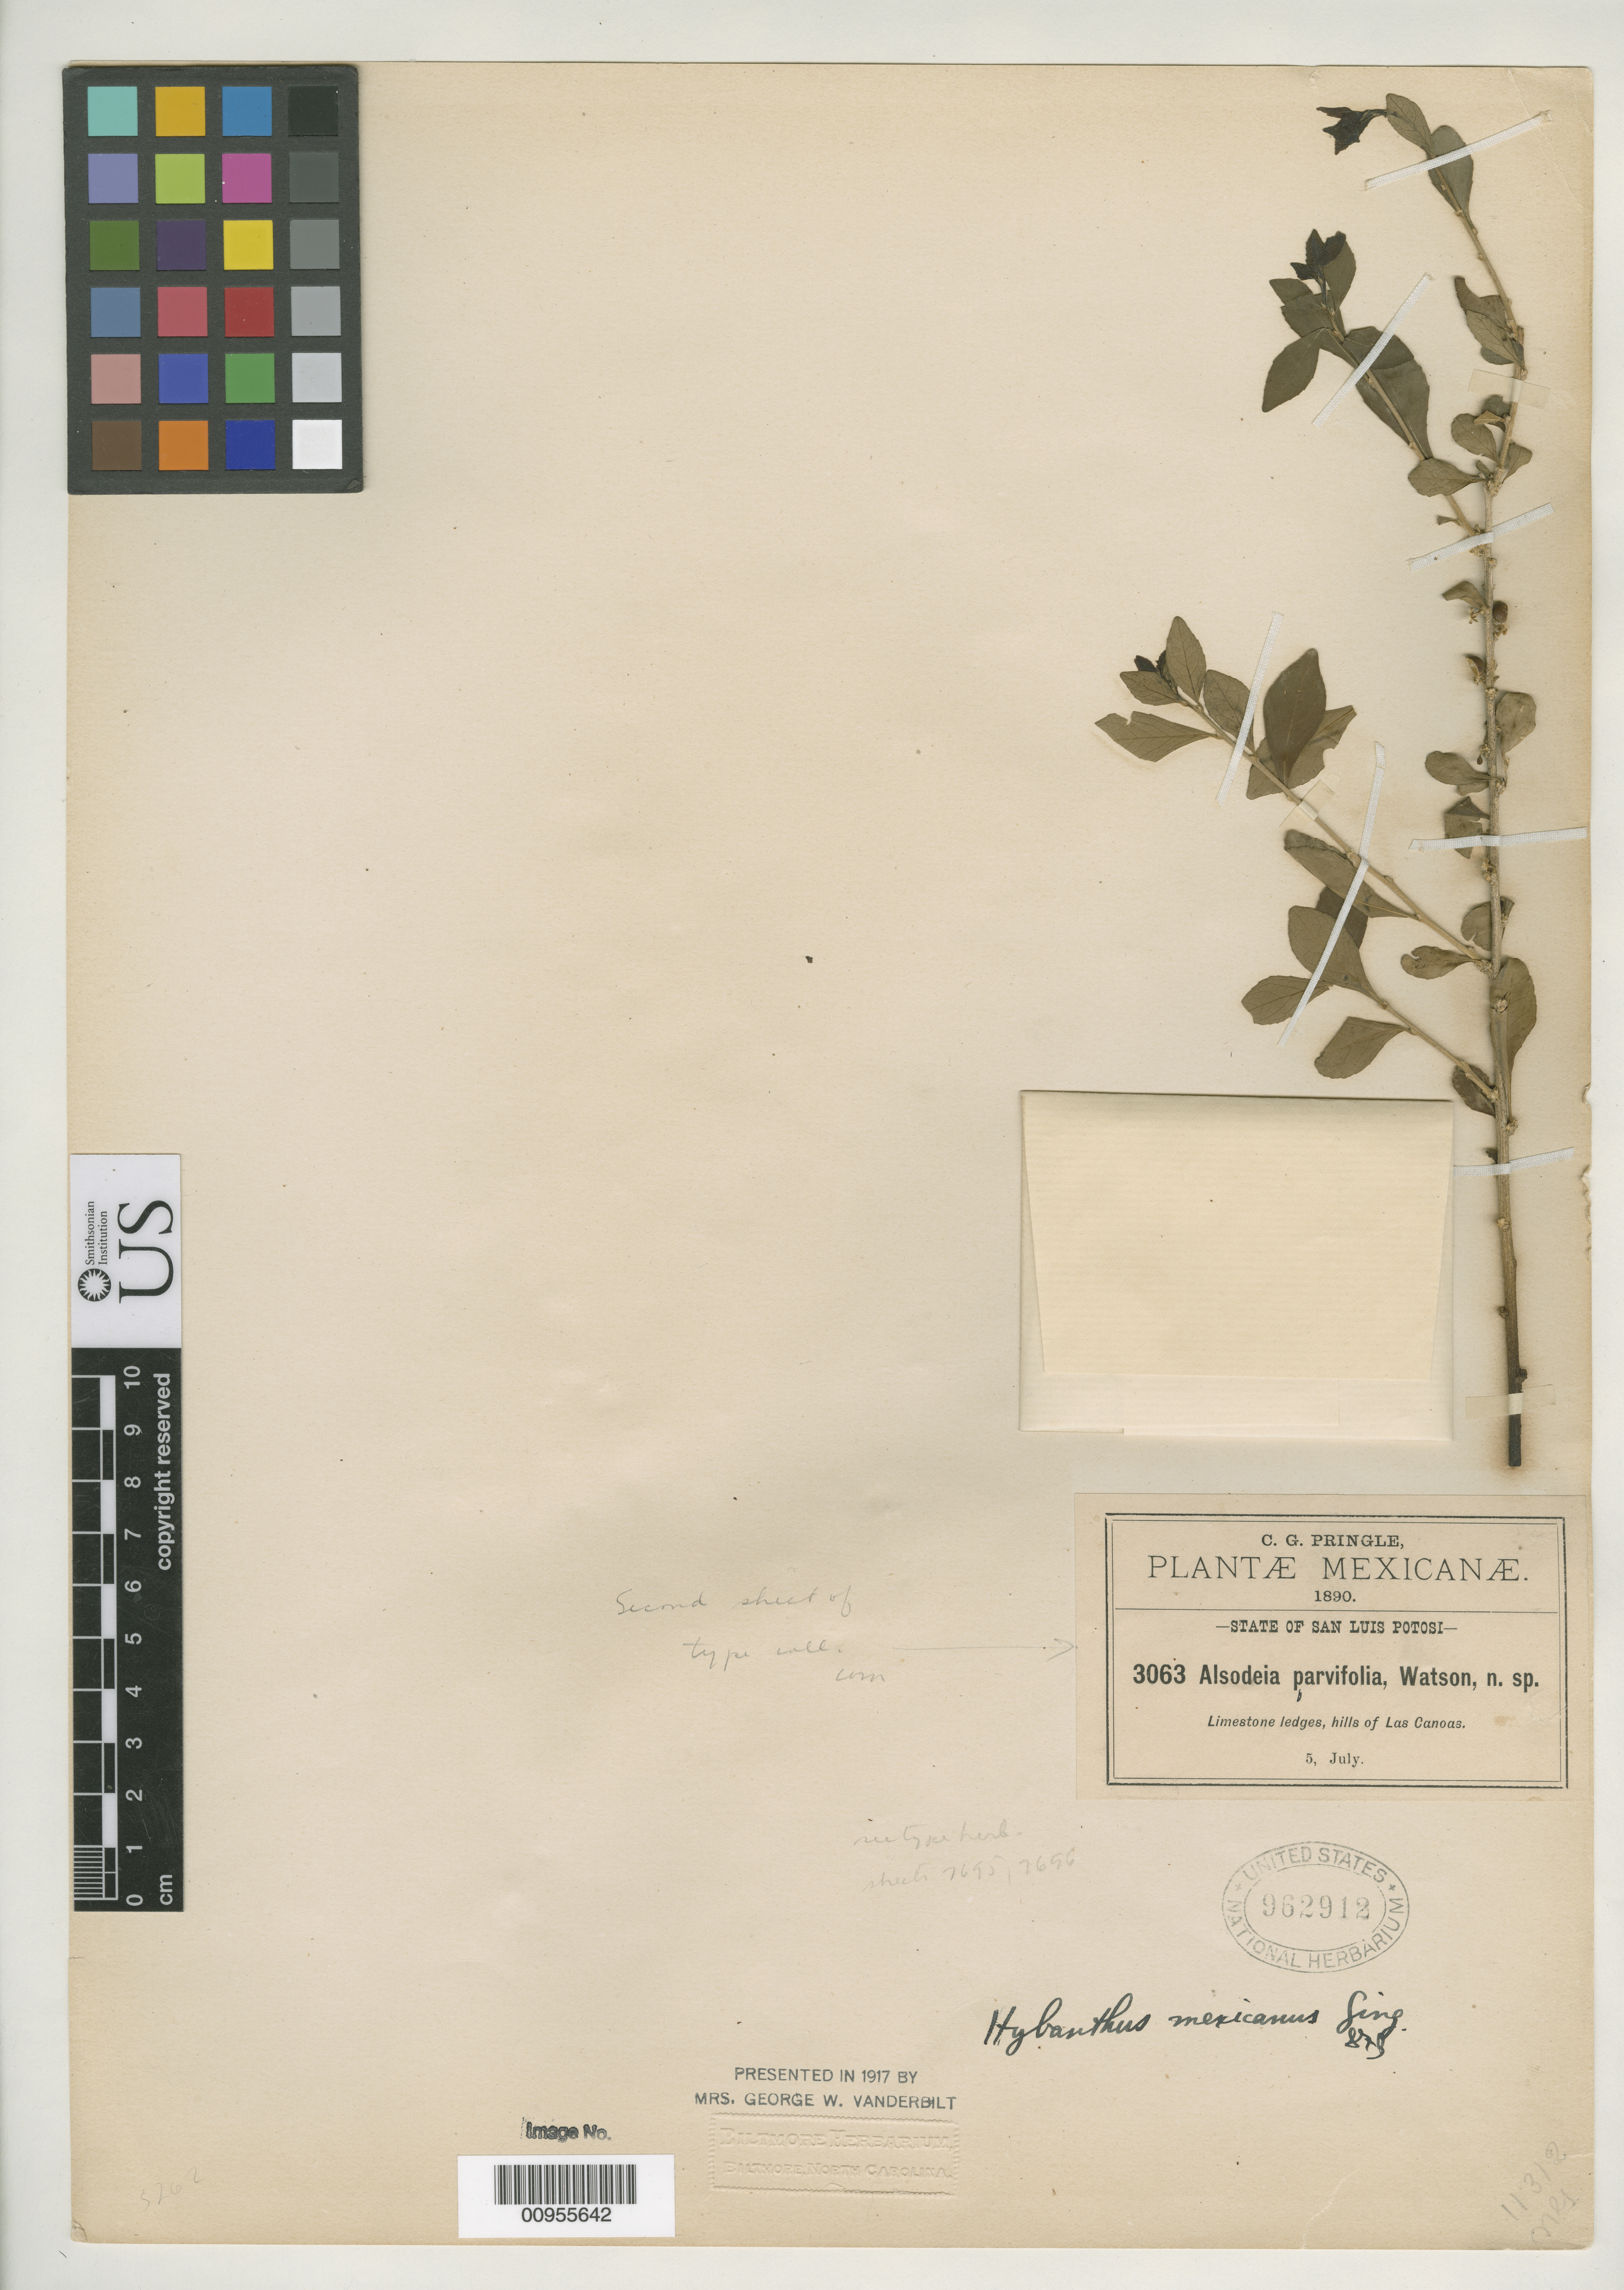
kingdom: Plantae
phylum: Tracheophyta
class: Magnoliopsida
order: Malpighiales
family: Violaceae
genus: Alsodeia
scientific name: Alsodeia parvifolia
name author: S. Watson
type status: Isolectotype; Type Collection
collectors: C. G. Pringle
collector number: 3063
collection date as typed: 04 Jul 1890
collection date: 1890-07-05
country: Mexico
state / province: San Luis Potosí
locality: Limestone ledges, hills of Las Canoas.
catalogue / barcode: US 962912